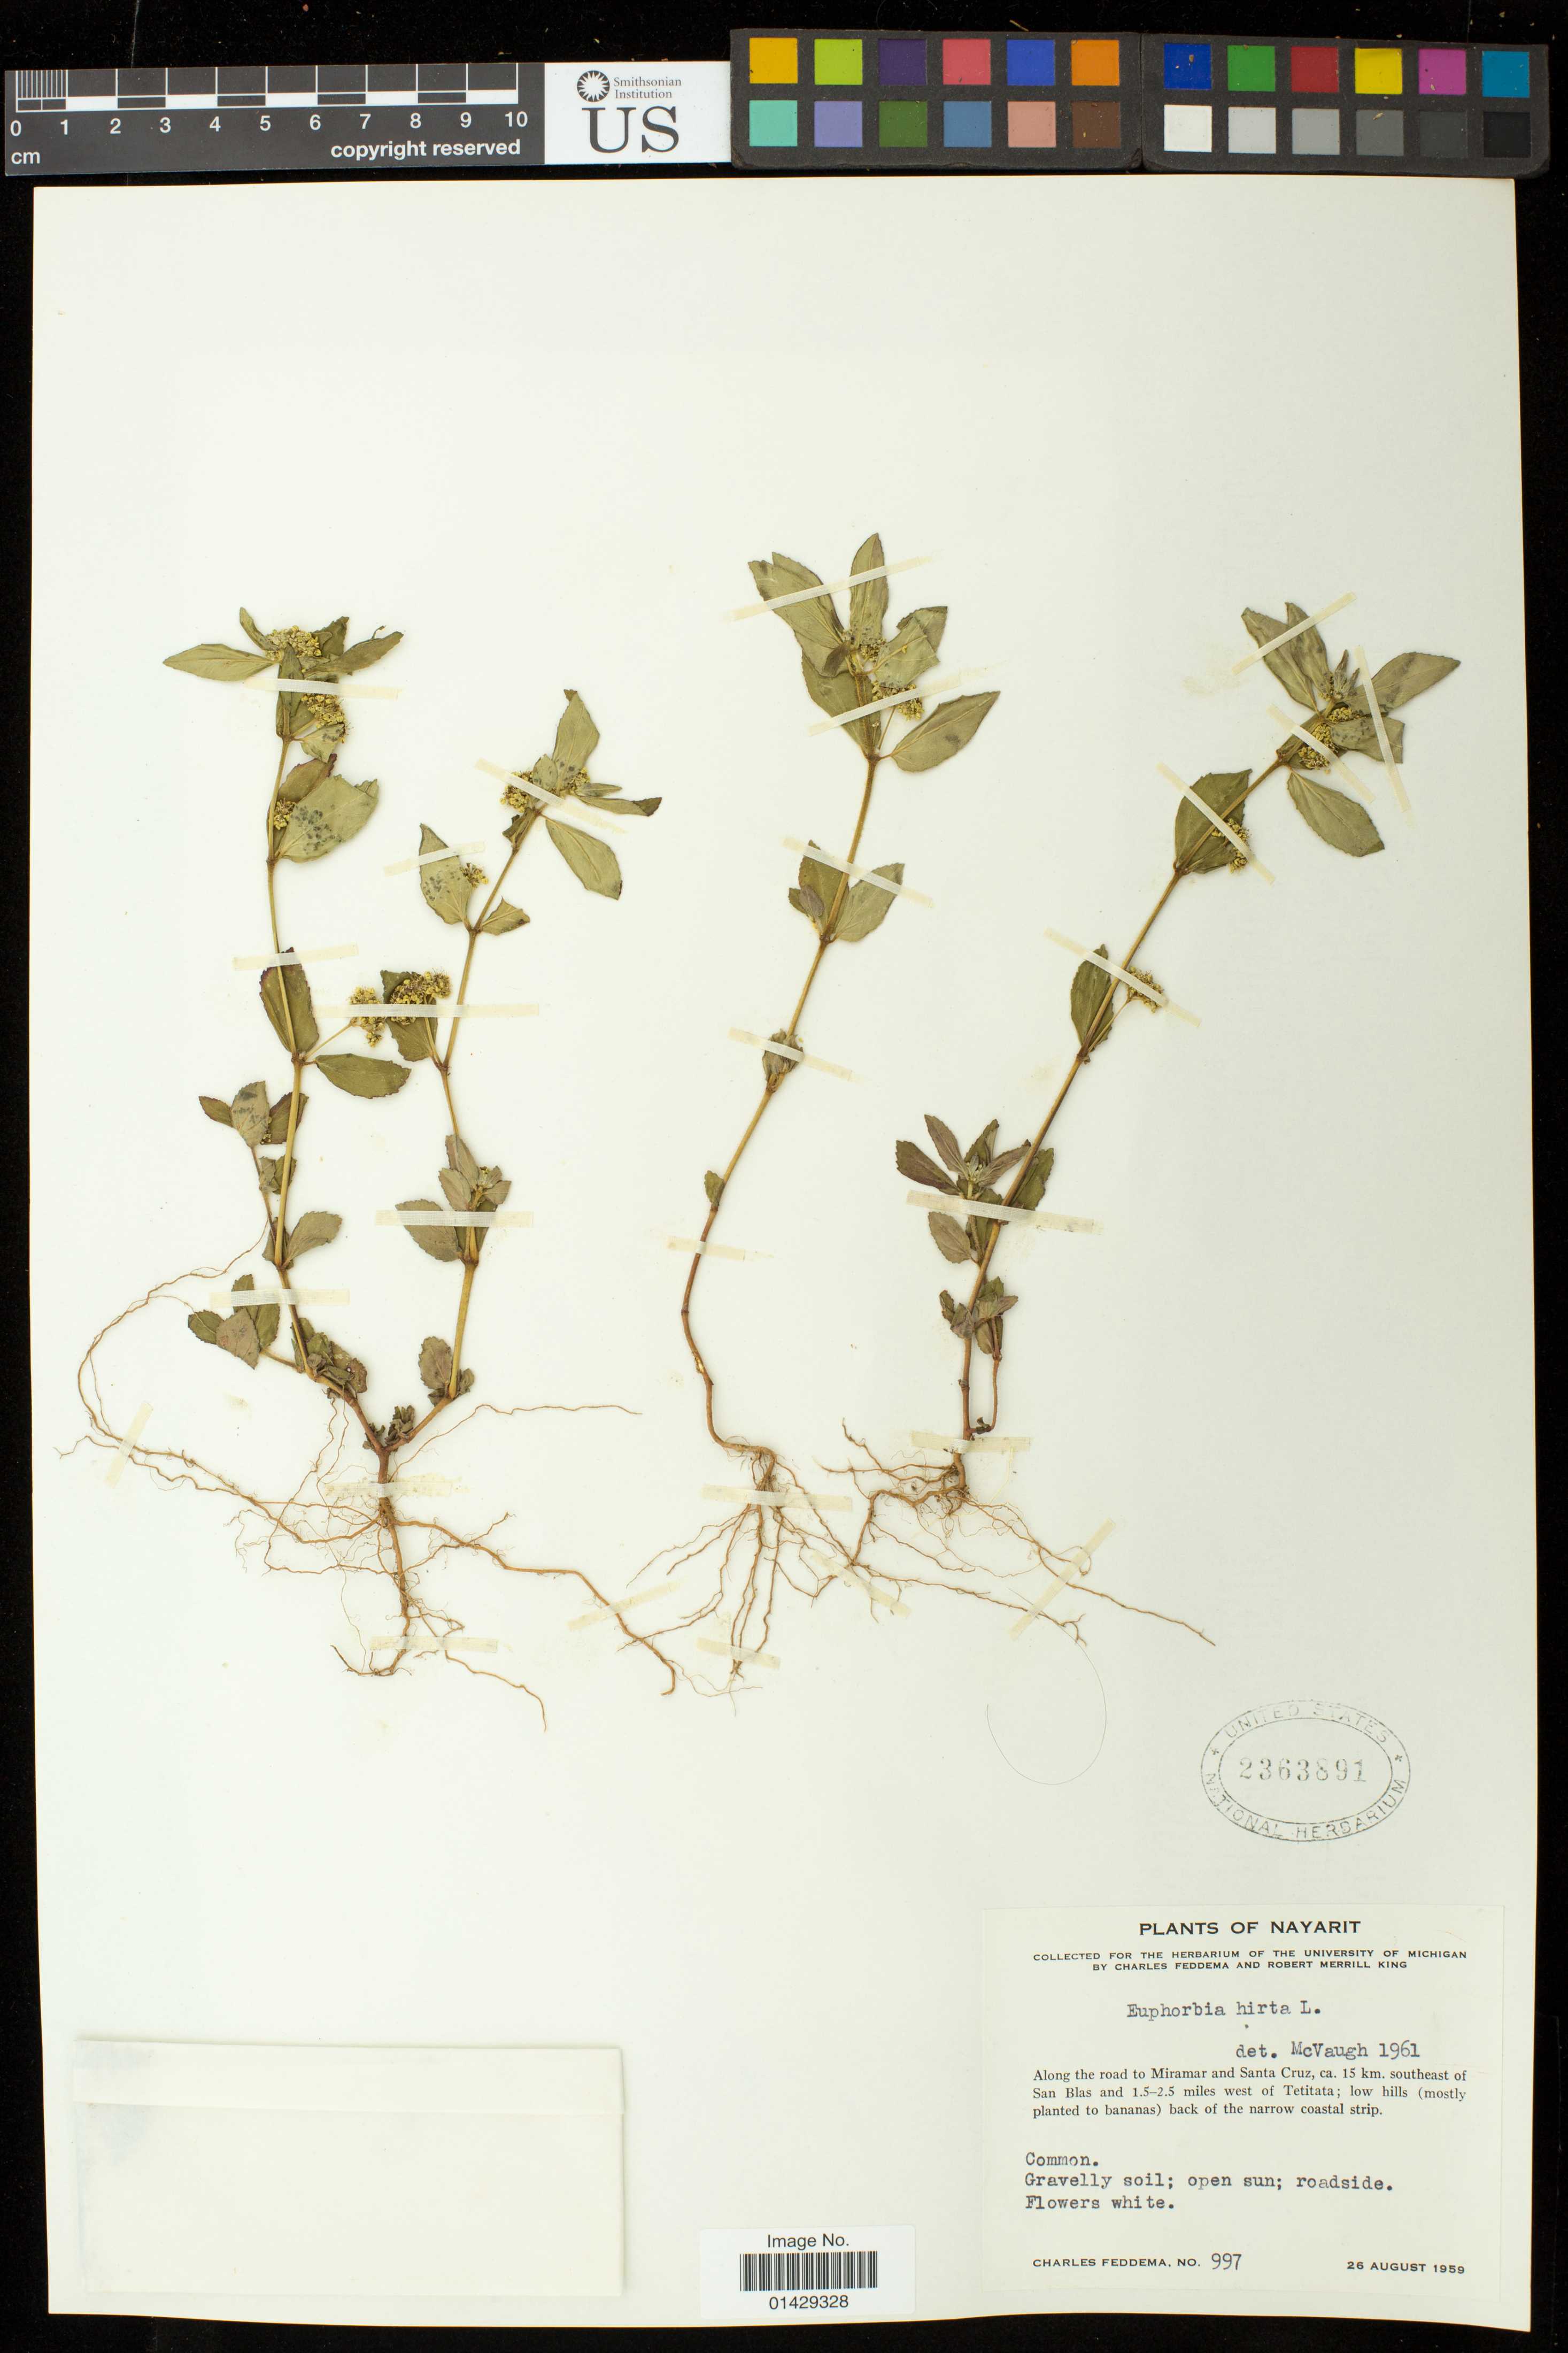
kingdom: Plantae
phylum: Tracheophyta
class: Magnoliopsida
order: Malpighiales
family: Euphorbiaceae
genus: Euphorbia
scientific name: Euphorbia hirta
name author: L.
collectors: C. Feddema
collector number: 997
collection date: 1959-08-26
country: Mexico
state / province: Nayarit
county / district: San Blas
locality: Along the road to Miramar and Santa Cruz, ca. 15 km. southeast of San Blas and 1.5-2.5 miles west of Tetitata; low hills (mostly planted to bananas) back of the narrow coastal strip.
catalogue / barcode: US 2363891